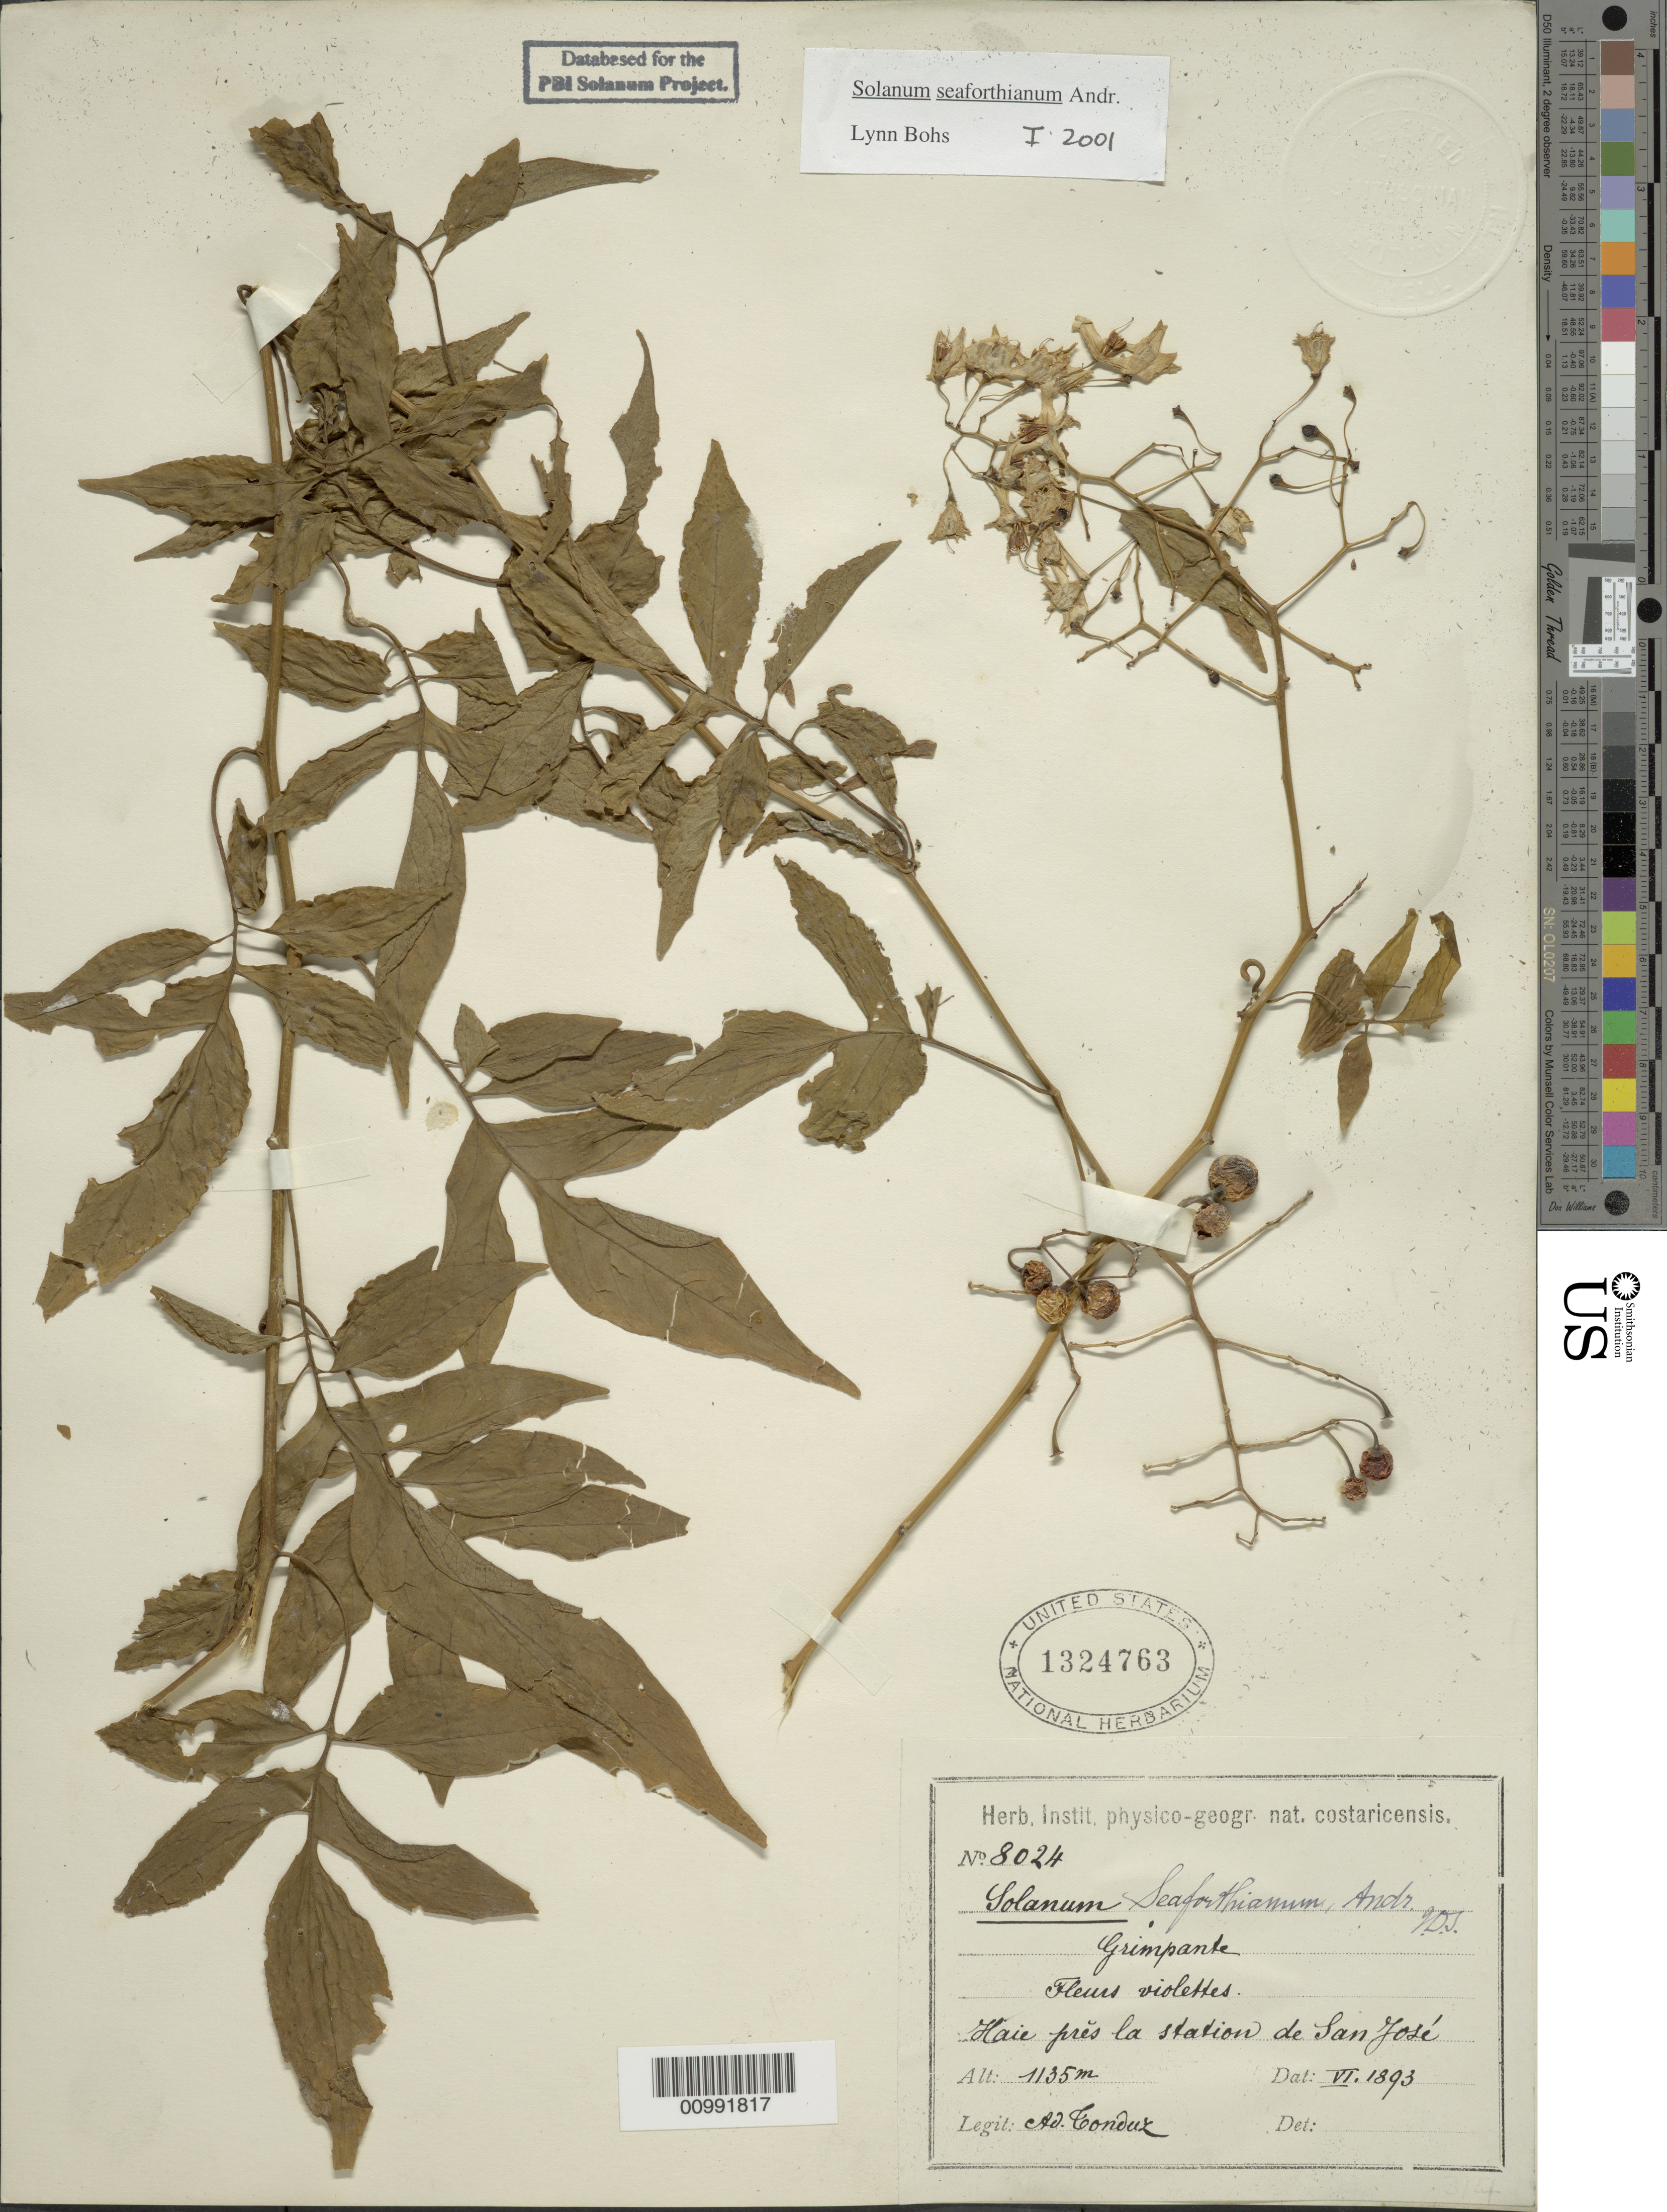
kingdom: Plantae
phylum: Tracheophyta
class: Magnoliopsida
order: Solanales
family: Solanaceae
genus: Solanum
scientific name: Solanum seaforthianum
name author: Andrews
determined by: Bohs, L. A.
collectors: A. Tonduz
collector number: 8024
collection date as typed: Jun 1893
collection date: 1893-06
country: Costa Rica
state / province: San José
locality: Haie près la station de San José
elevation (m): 1135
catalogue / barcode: US 1324763